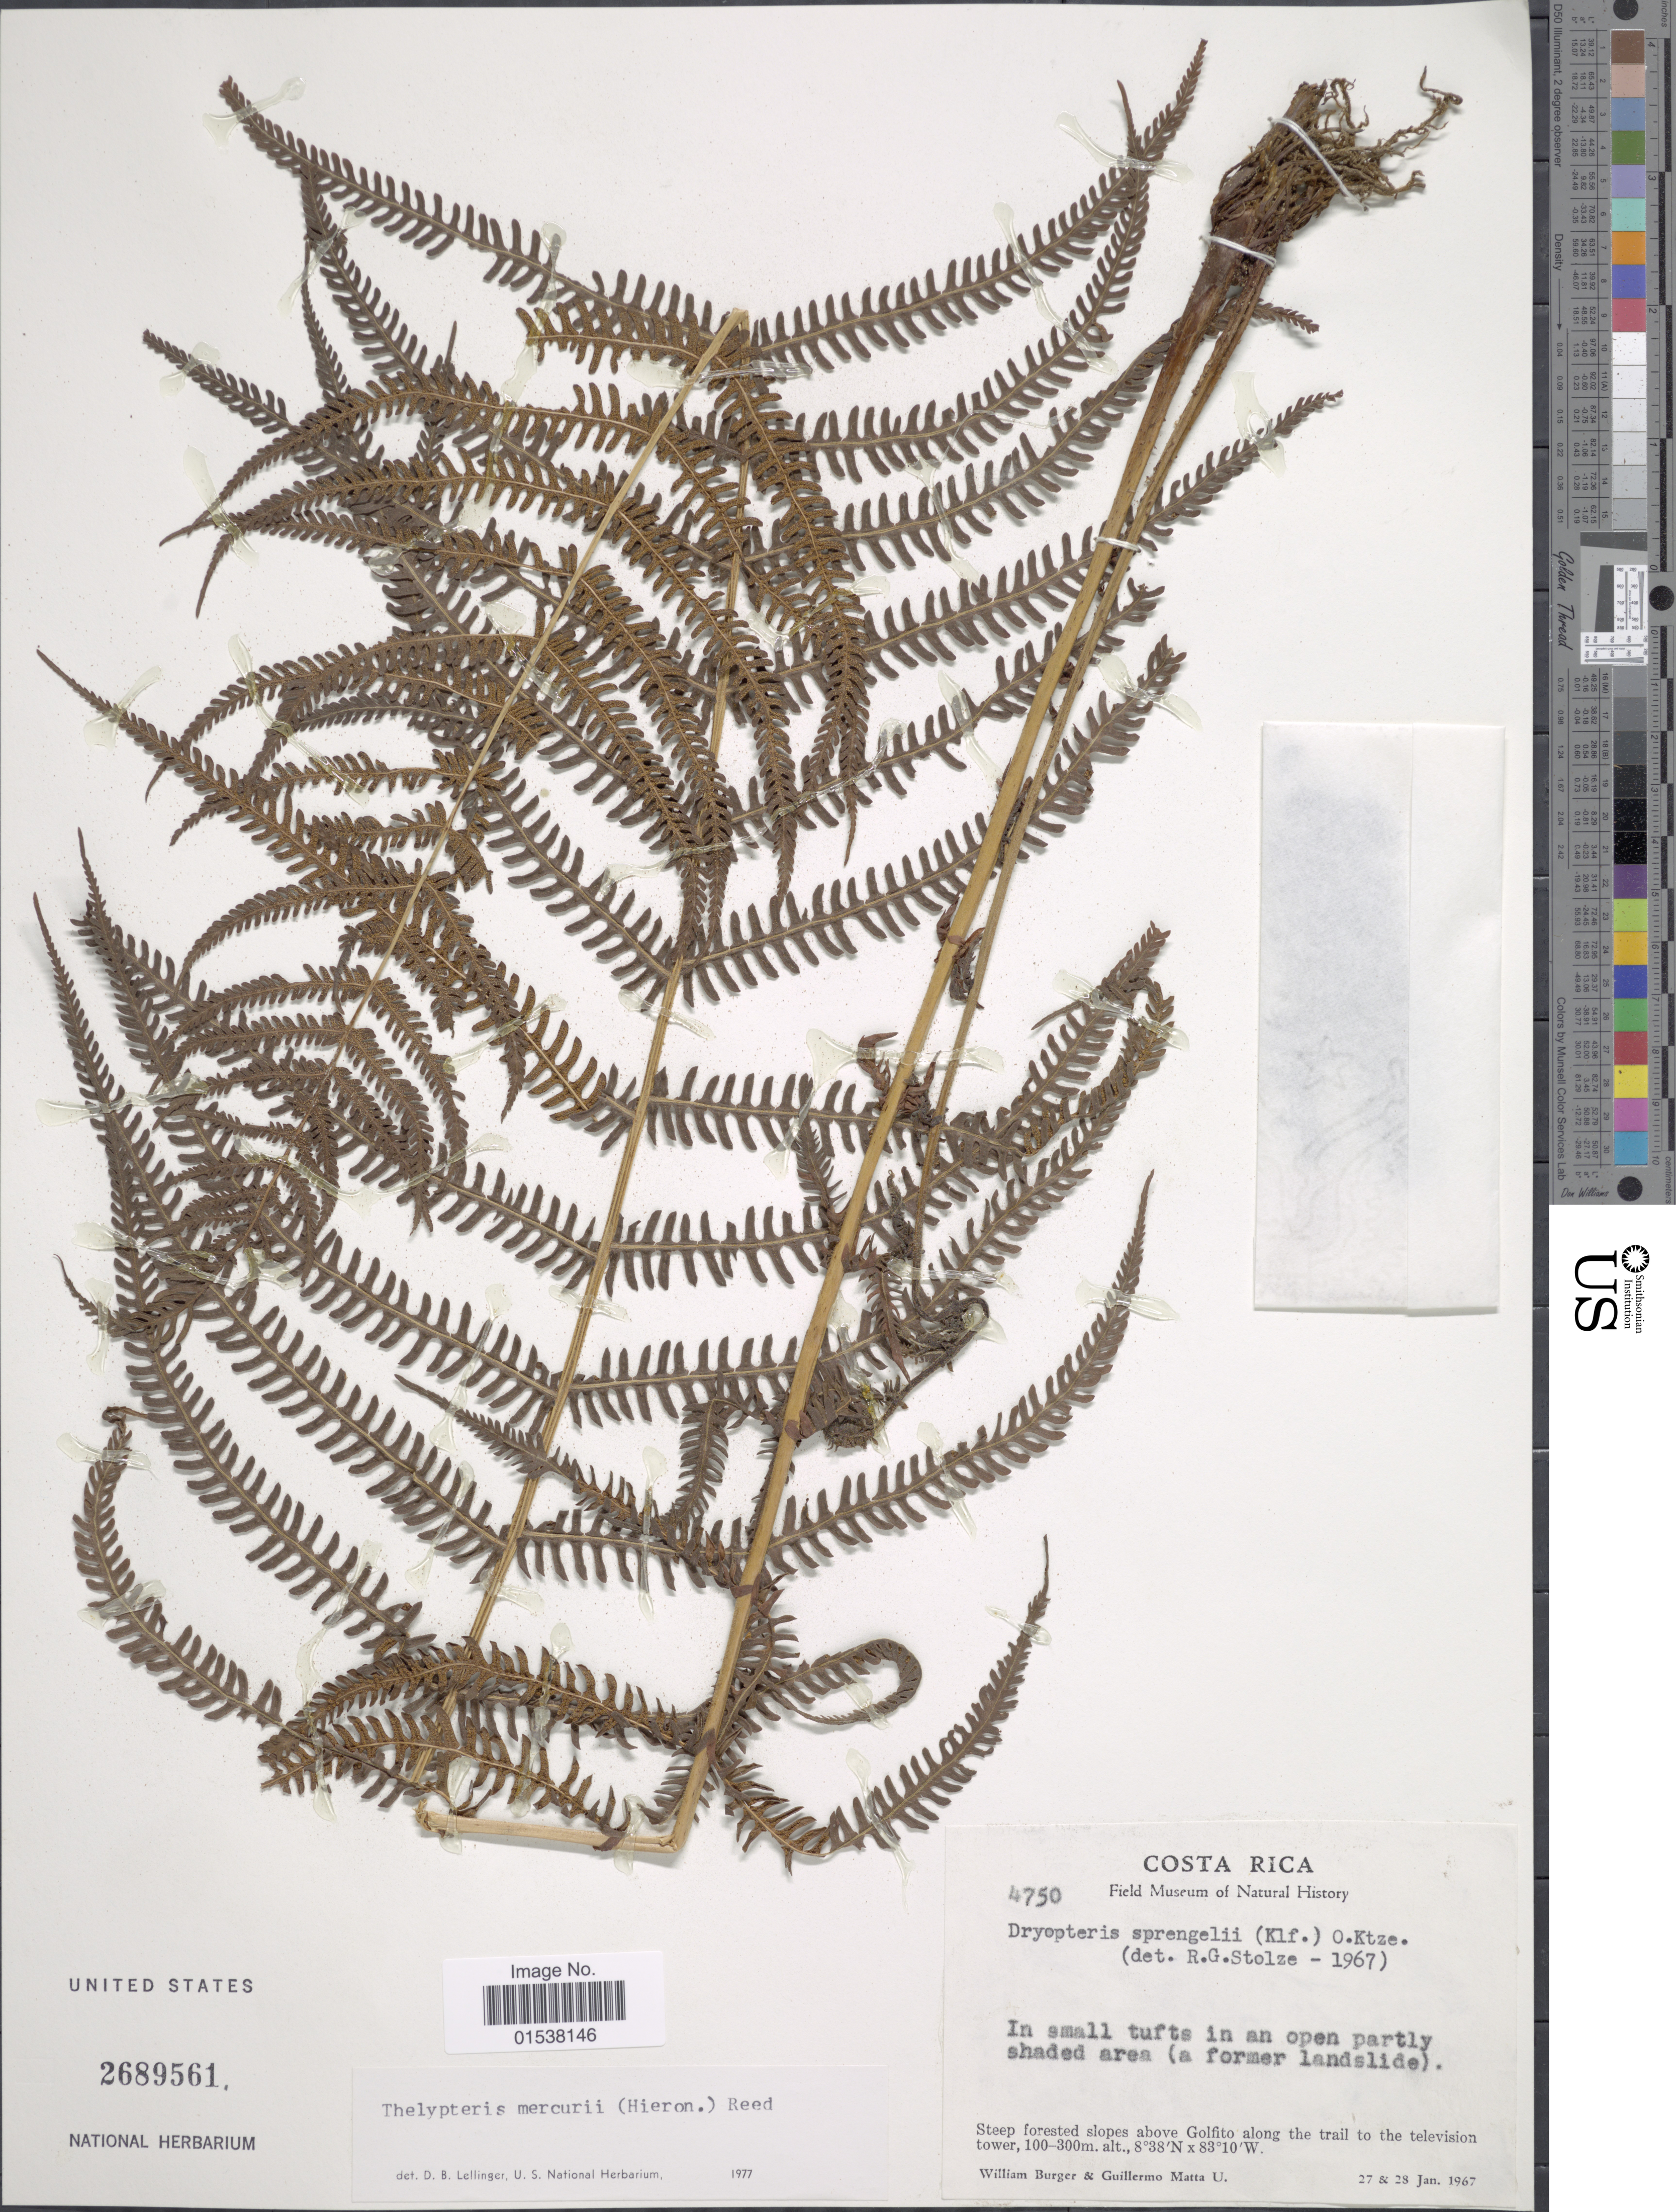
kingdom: Plantae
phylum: Tracheophyta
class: Polypodiopsida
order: Polypodiales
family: Thelypteridaceae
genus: Amauropelta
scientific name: Amauropelta balbisii (Spreng.) comb. nov., ined. 2015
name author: (Spreng.)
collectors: W. Burger & G. Matta U.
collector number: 4750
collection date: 1967-01-27/1967-01-28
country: Costa Rica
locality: Steep forested slopes above Golfito along the trail to the television tower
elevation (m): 100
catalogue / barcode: US 2689561